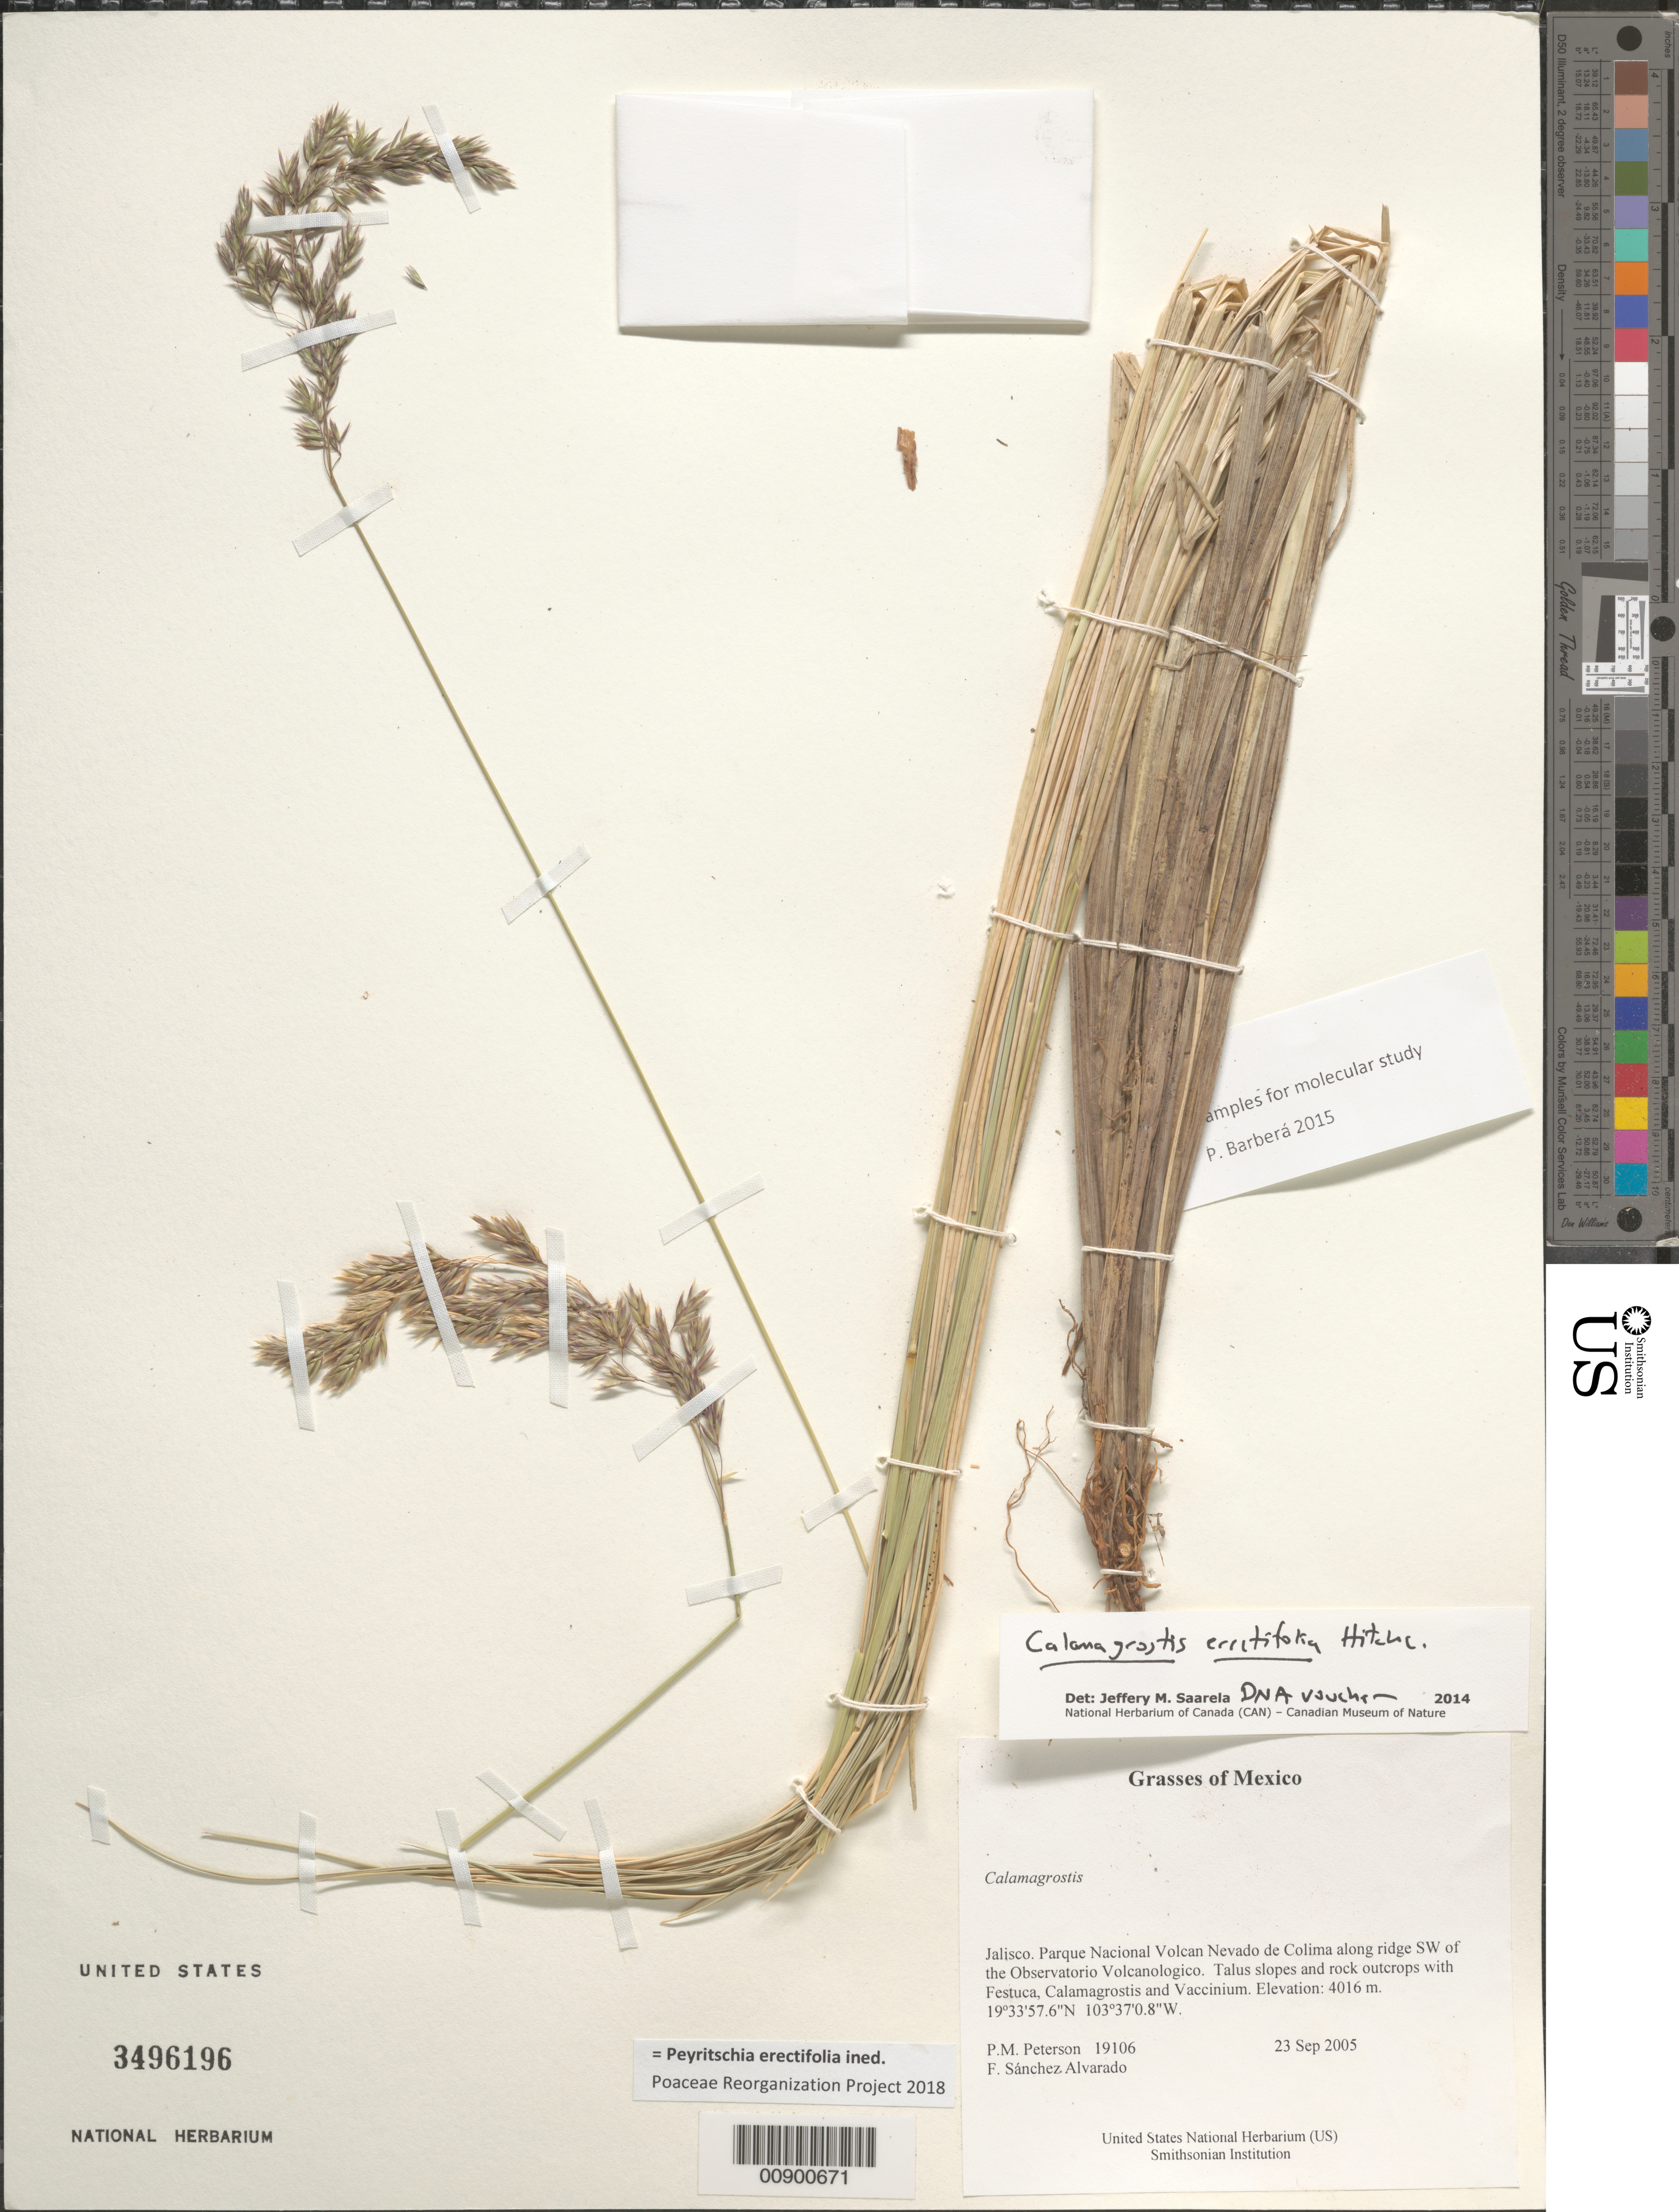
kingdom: Plantae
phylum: Tracheophyta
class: Liliopsida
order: Poales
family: Poaceae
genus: Peyritschia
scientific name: Peyritschia erectifolia ined.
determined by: Poaceae Reorganization Project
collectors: P. M. Peterson & F. Sánchez Alvarado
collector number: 19106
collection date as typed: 23 Sep 2005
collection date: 2005-09-23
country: Mexico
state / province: Jalisco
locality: Parque Nacional Volcan Nevado de Colima along ridge SW of the Observatorio Volcanologico. Talus slopes and rock outcrops with Festuca, Calamagrostis and Vaccinium.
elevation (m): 4016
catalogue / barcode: US 3496196